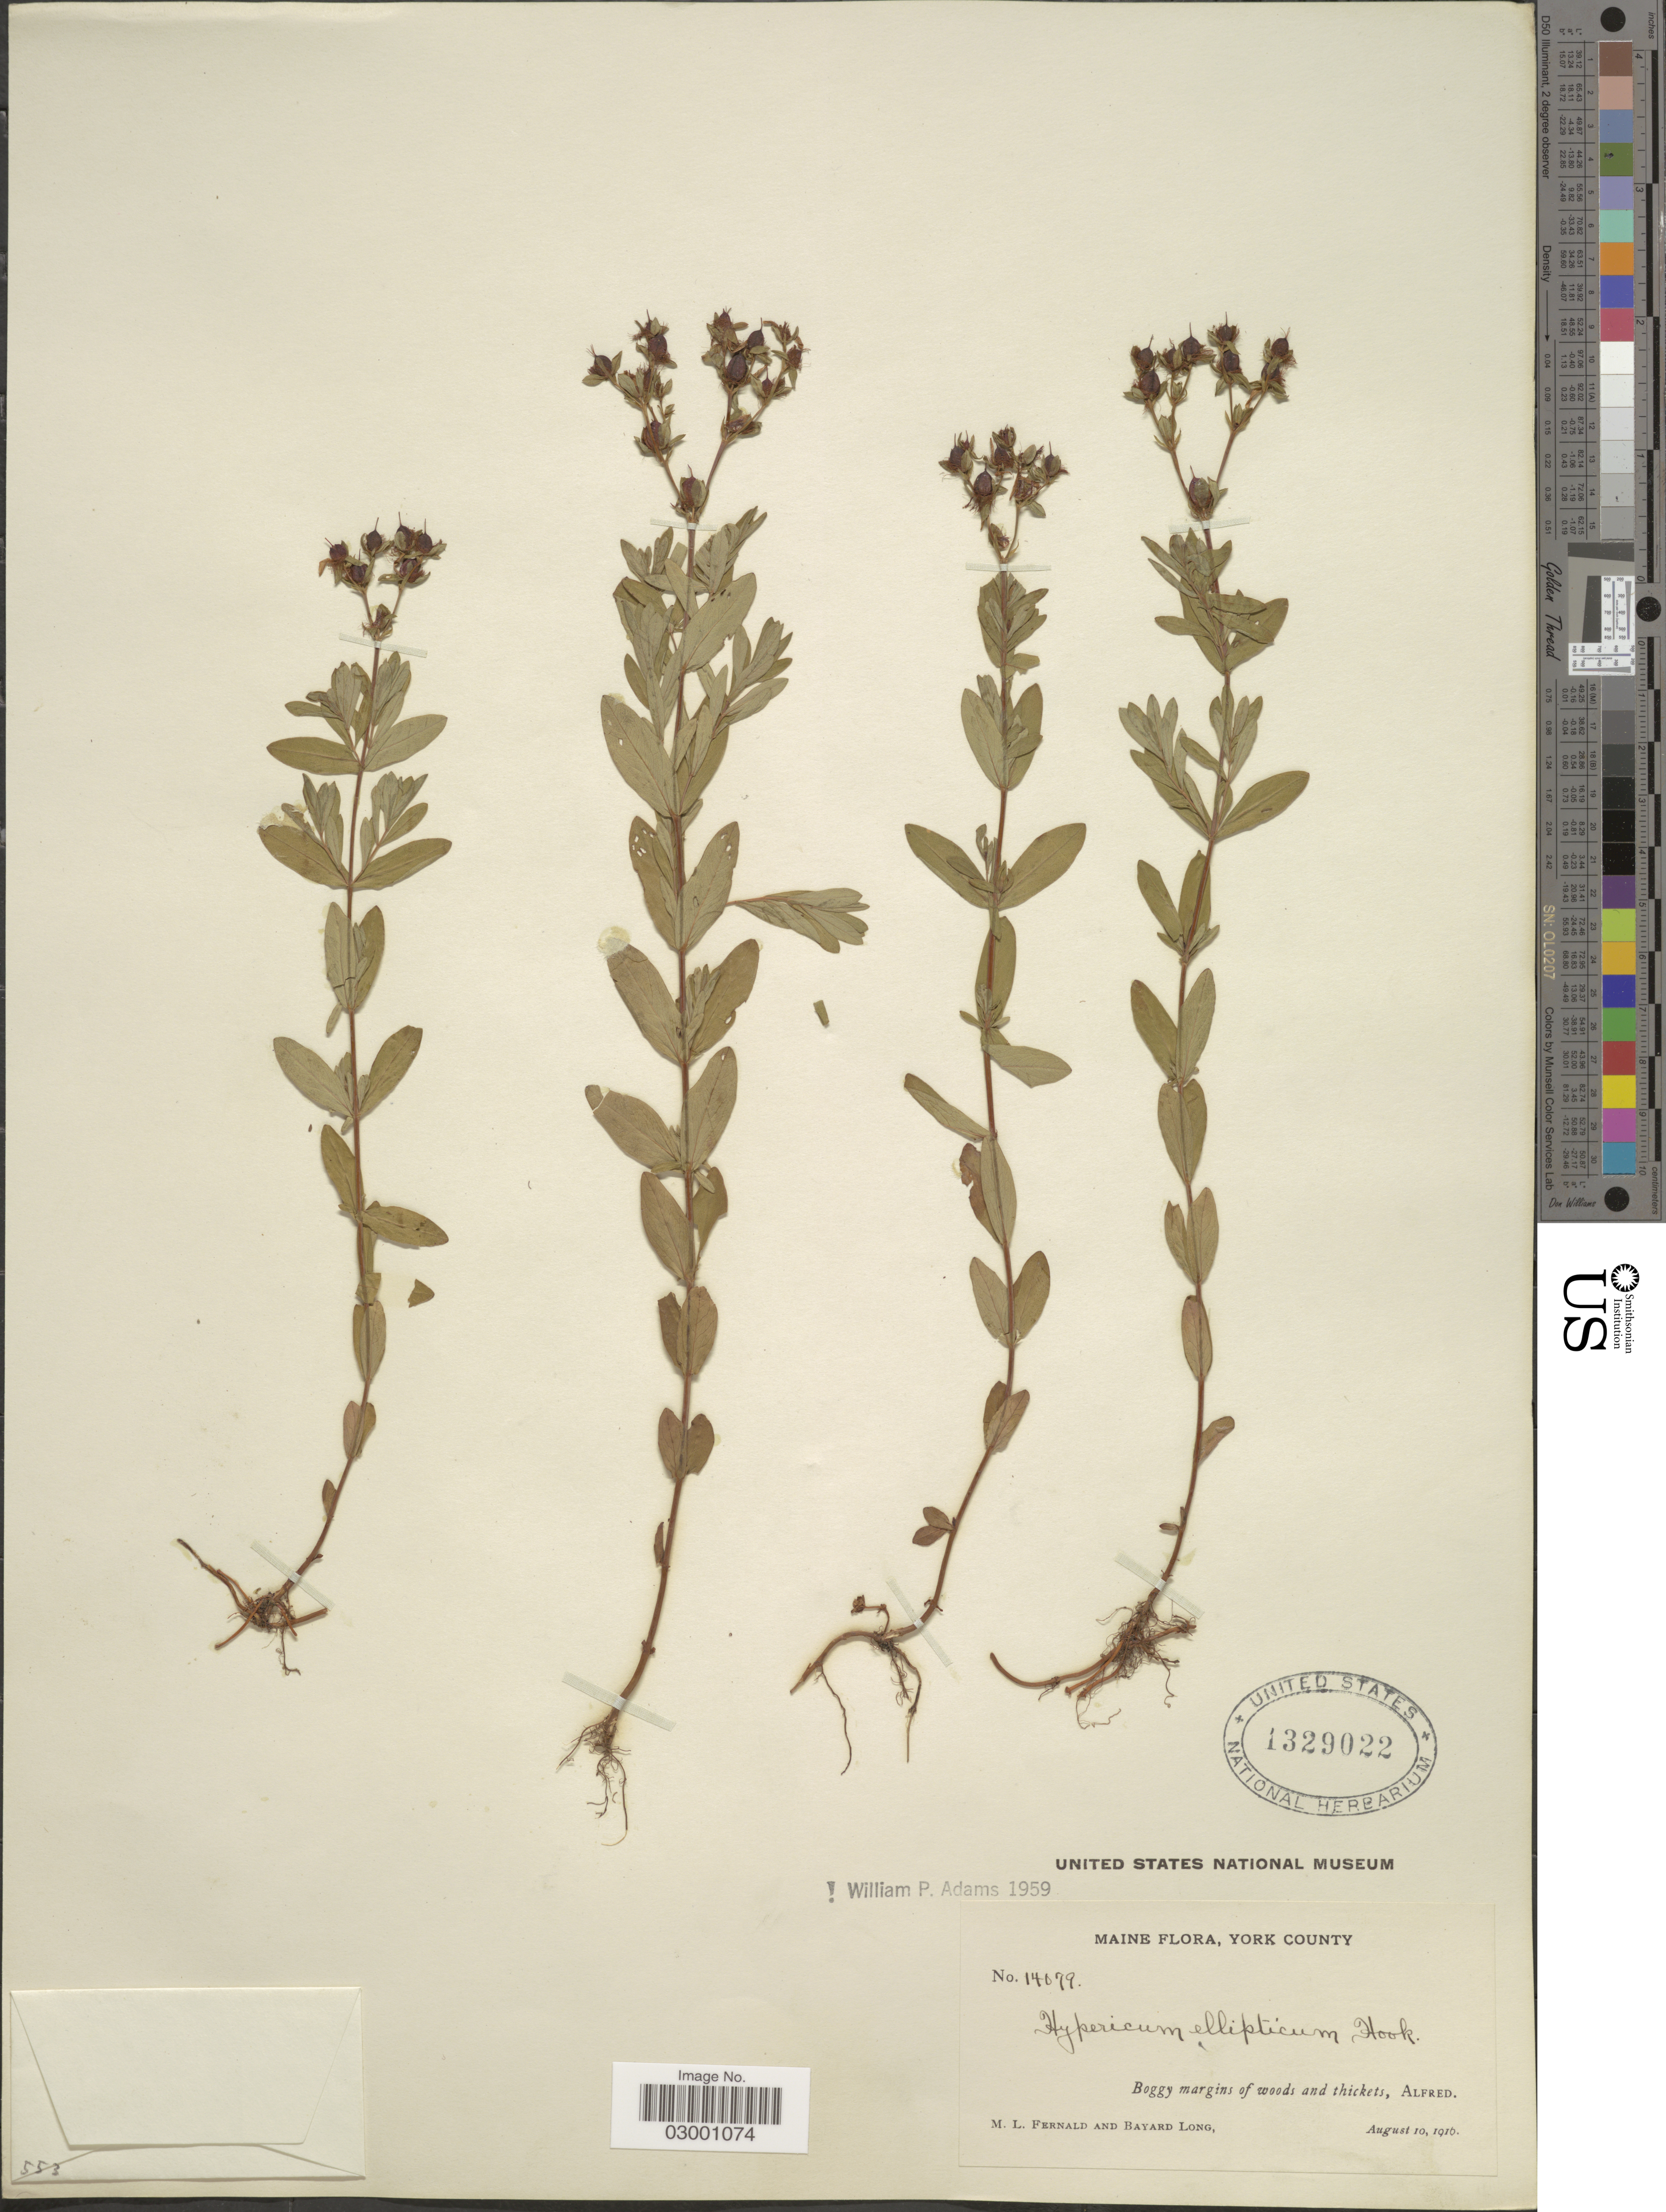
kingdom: Plantae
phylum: Tracheophyta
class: Magnoliopsida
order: Malpighiales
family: Hypericaceae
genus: Hypericum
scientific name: Hypericum ellipticum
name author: Hook.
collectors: M. L. Fernald & B. Long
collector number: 14079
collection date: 1916-08-10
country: United States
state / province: Maine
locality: York County, Alfred.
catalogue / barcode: US 1329022